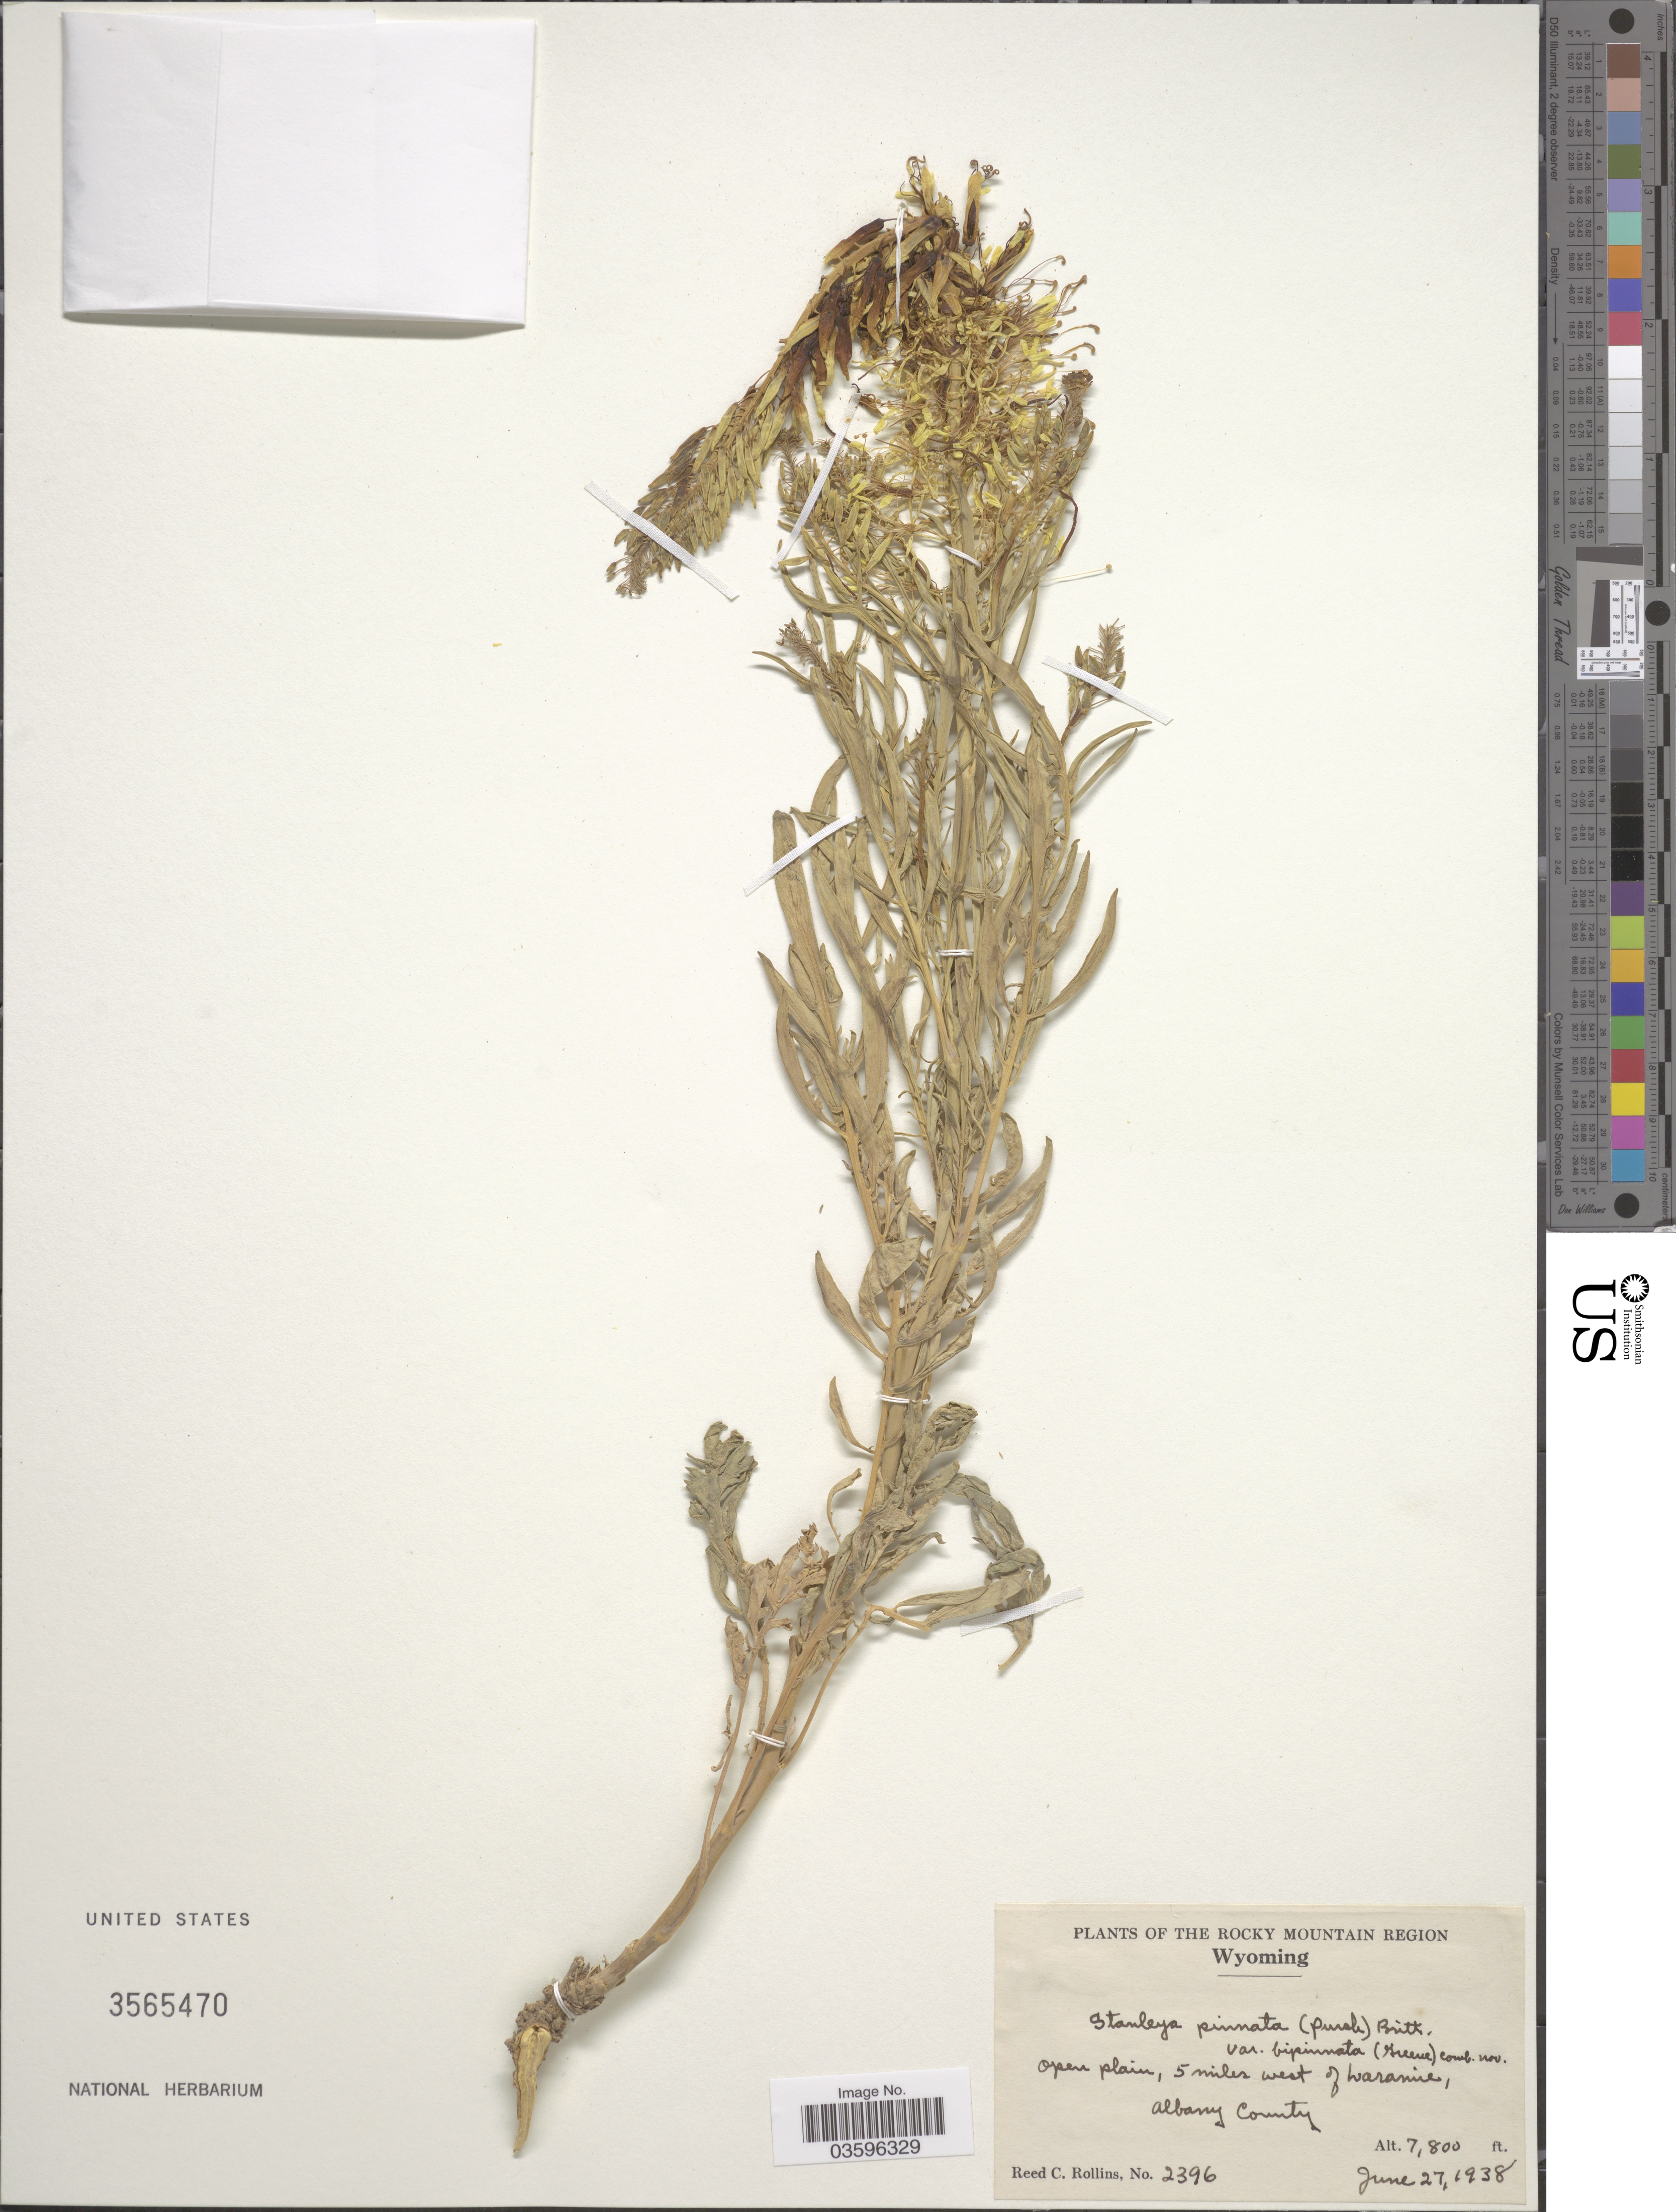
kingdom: Plantae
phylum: Tracheophyta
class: Magnoliopsida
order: Brassicales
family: Brassicaceae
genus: Stanleya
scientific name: Stanleya pinnata var. bipinnata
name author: (Greene) Rollins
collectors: R. C. Rollins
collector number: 2396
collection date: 1938-06-27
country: United States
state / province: Wyoming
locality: The Rocky Mountain Region. 5 miles west of Laramie, Albany County.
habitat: open plain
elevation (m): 2377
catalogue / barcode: US 3565470